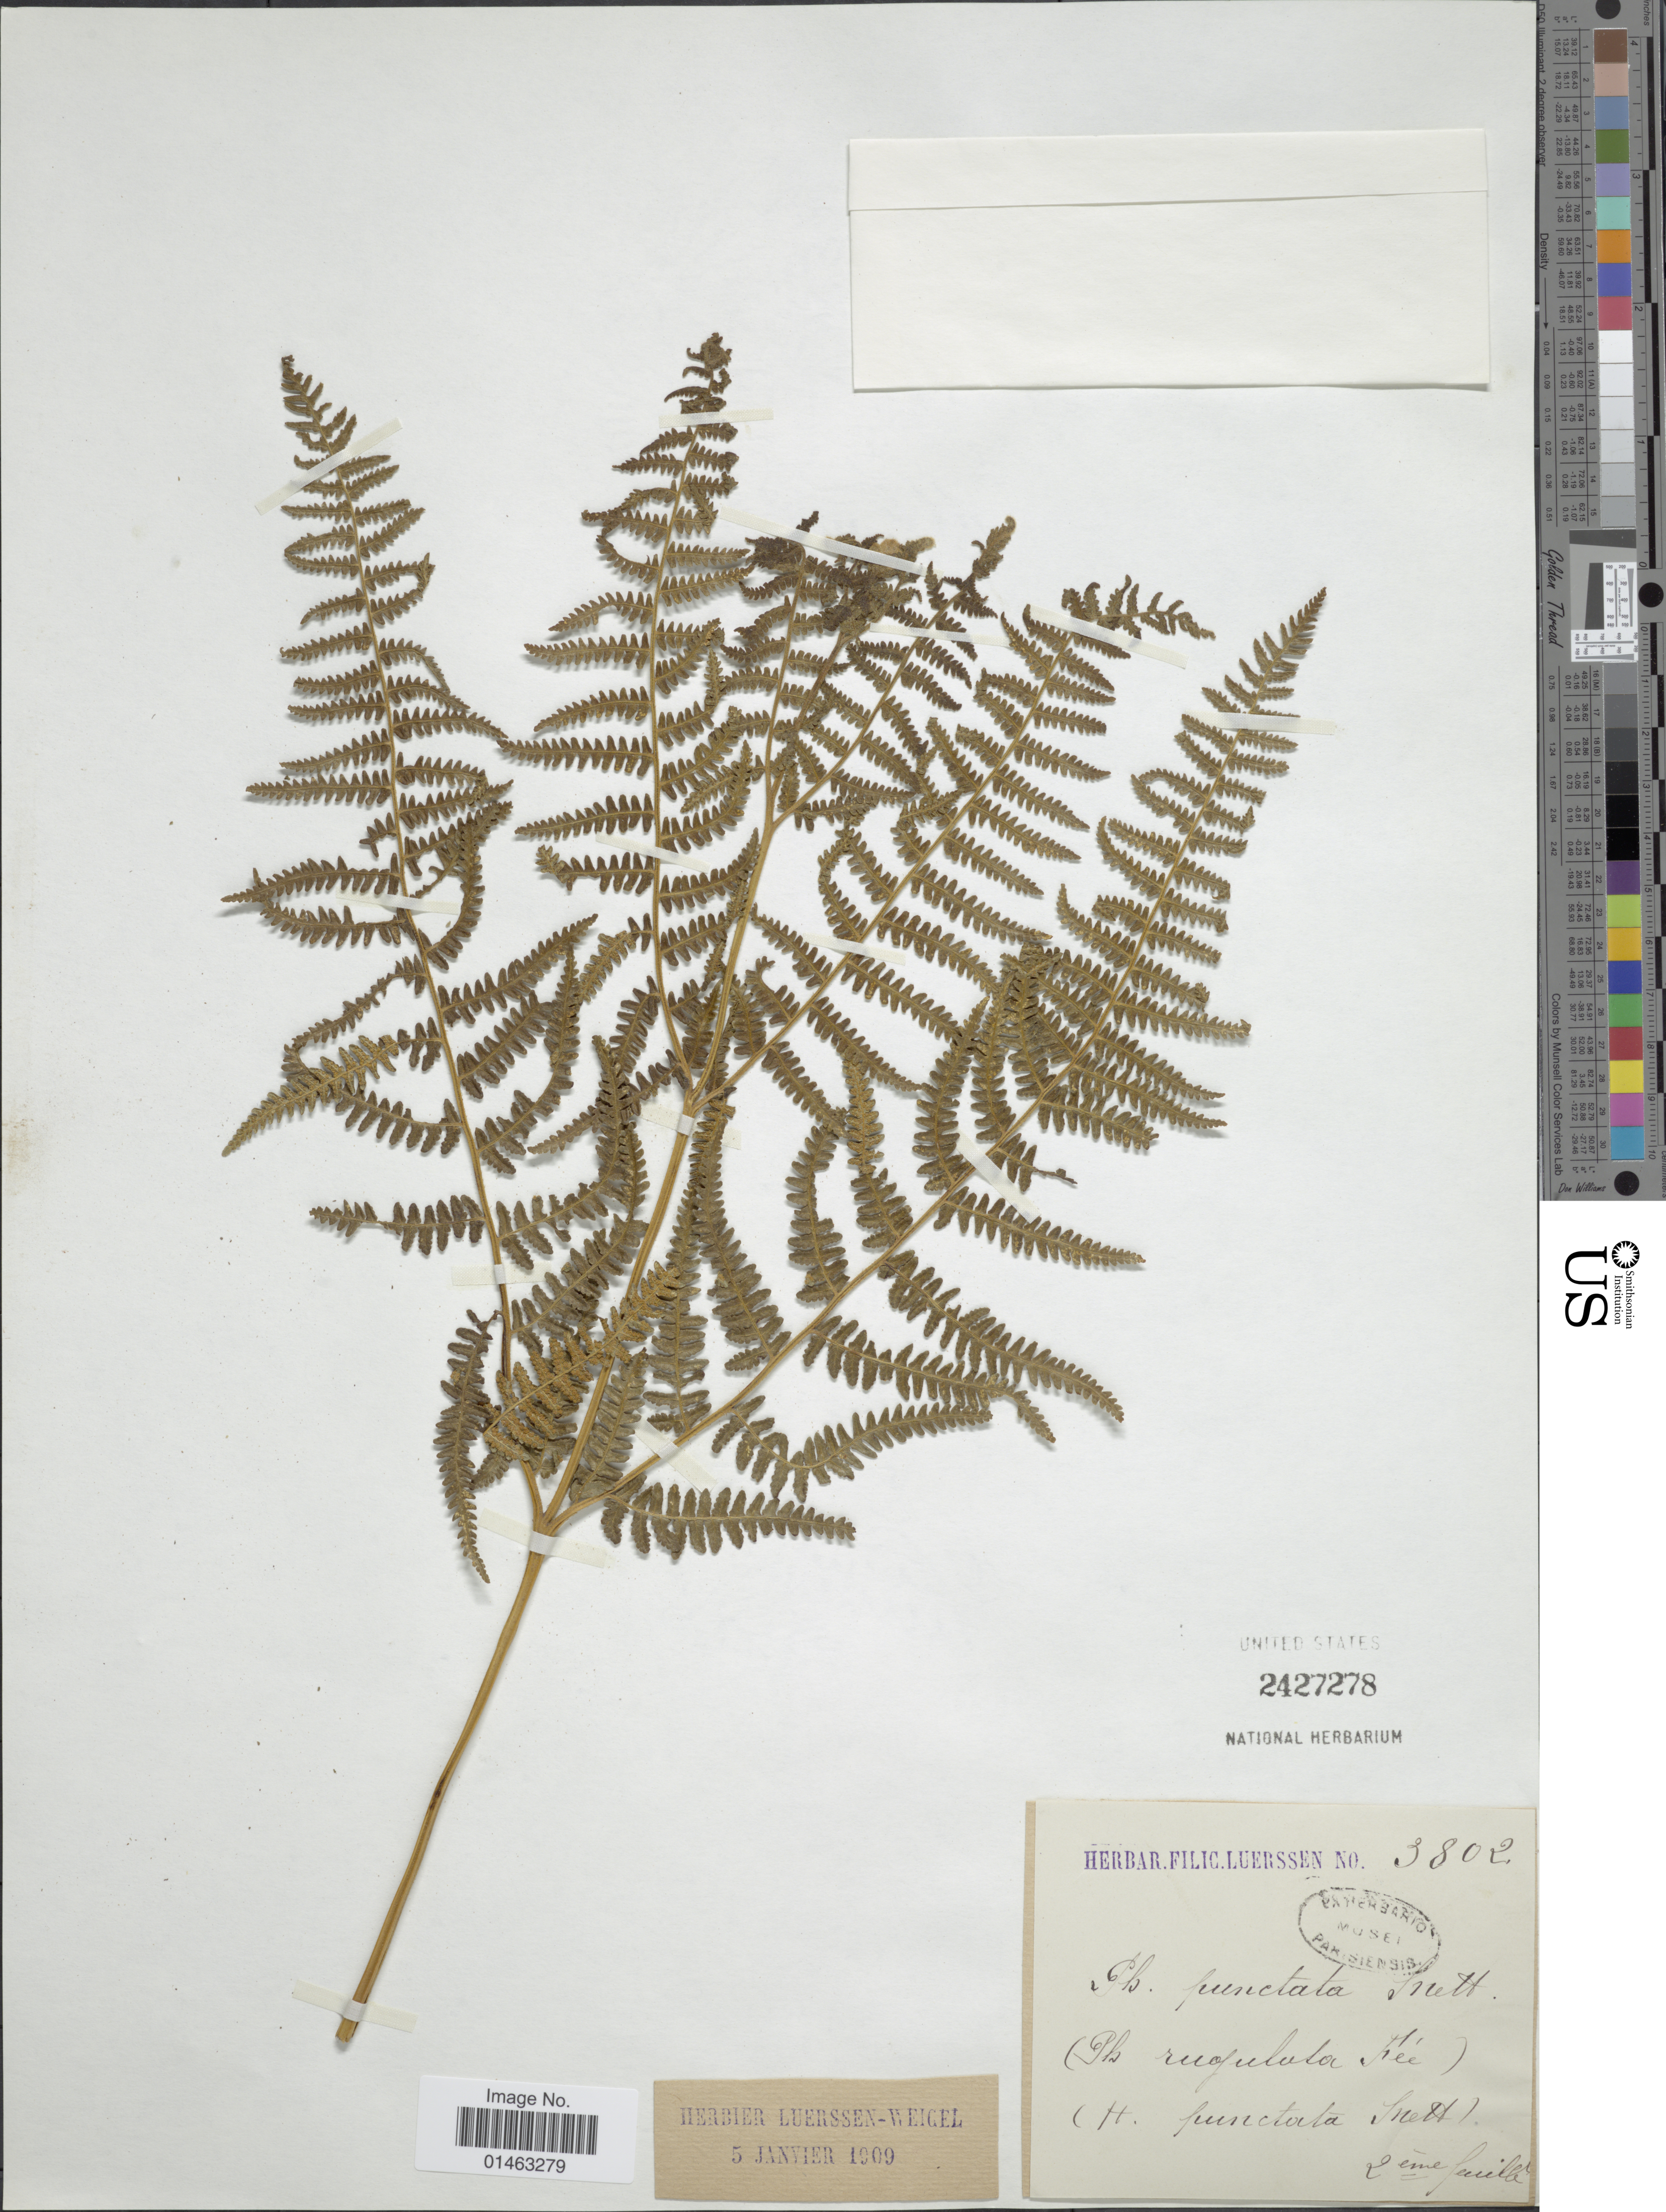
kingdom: Plantae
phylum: Tracheophyta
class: Polypodiopsida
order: Polypodiales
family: Dennstaedtiaceae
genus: Hypolepis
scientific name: Hypolepis punctata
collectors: ex herb. Luerssen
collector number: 3802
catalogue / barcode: US 2427278